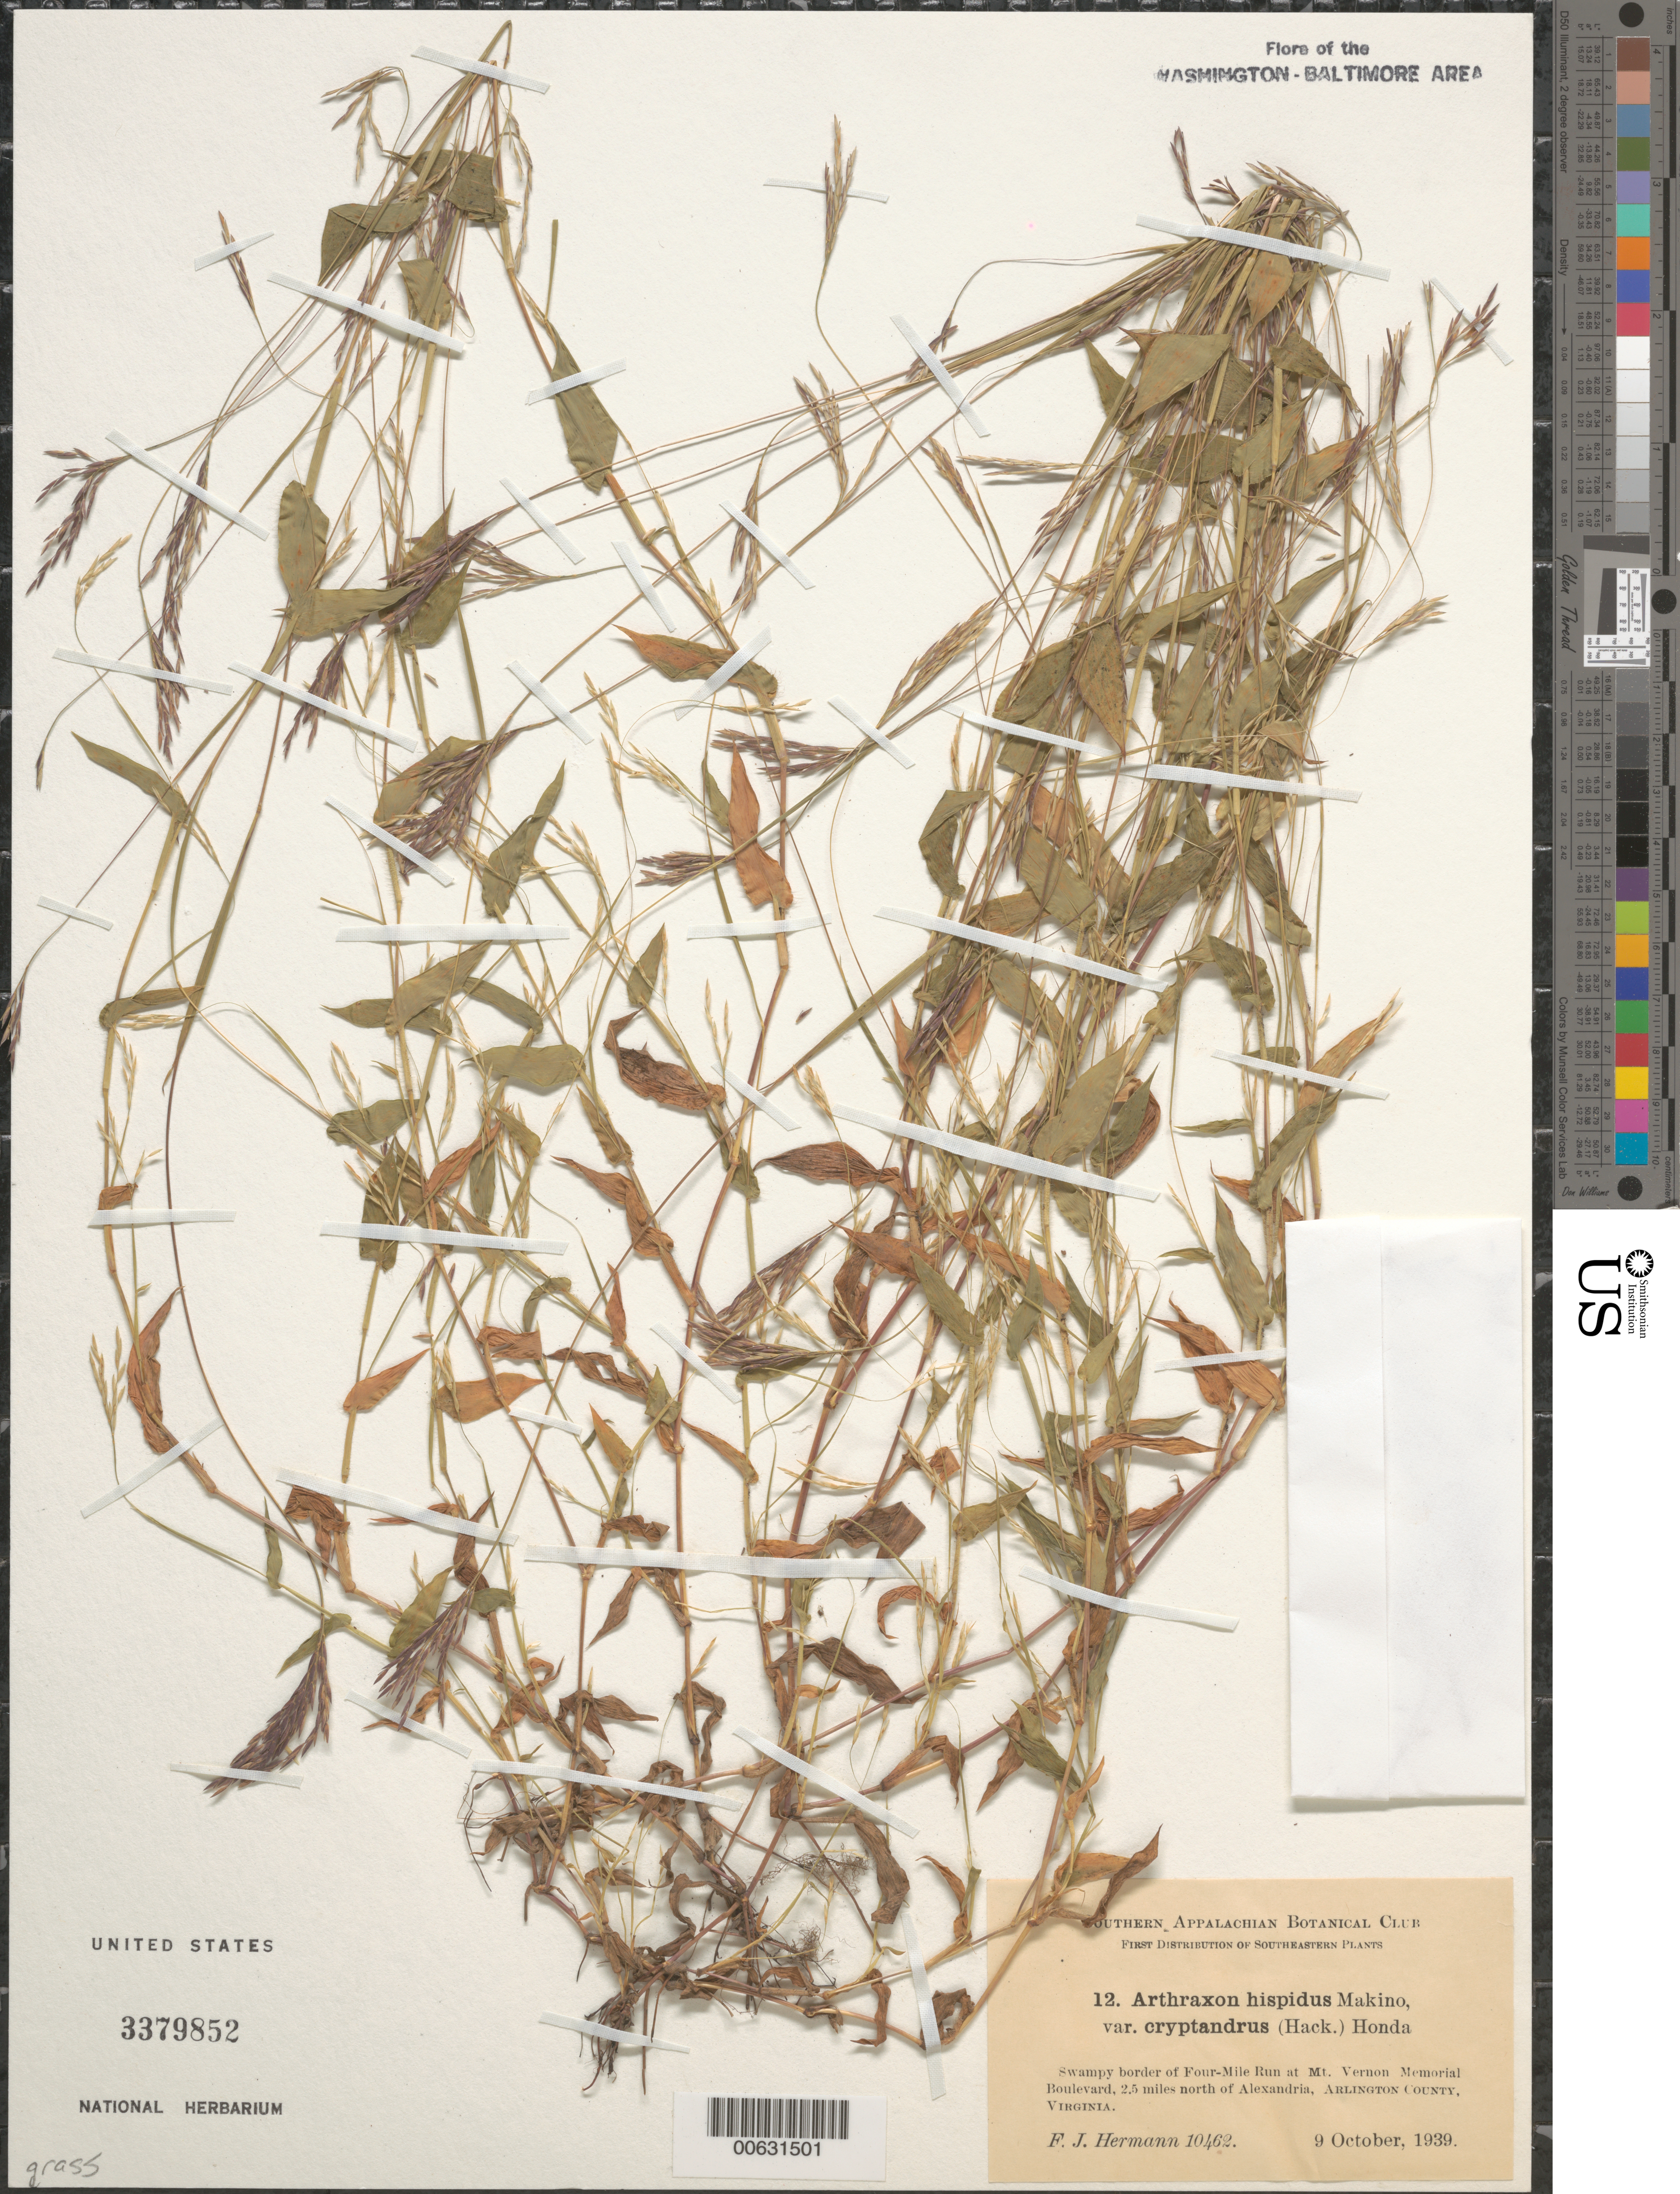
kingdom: Plantae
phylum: Tracheophyta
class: Liliopsida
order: Poales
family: Poaceae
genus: Arthraxon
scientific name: Arthraxon hispidus var. cryptatherus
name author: (Hack.) Honda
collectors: F. J. Hermann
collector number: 10462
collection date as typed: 09 Oct 1939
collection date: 1939-10-09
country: United States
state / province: Virginia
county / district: Arlington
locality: Border of Four Mile Run at Mr. Vernon Memorial Boulevard, 2.5 m N of Alexandria.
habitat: Swampy border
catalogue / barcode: US 3379852